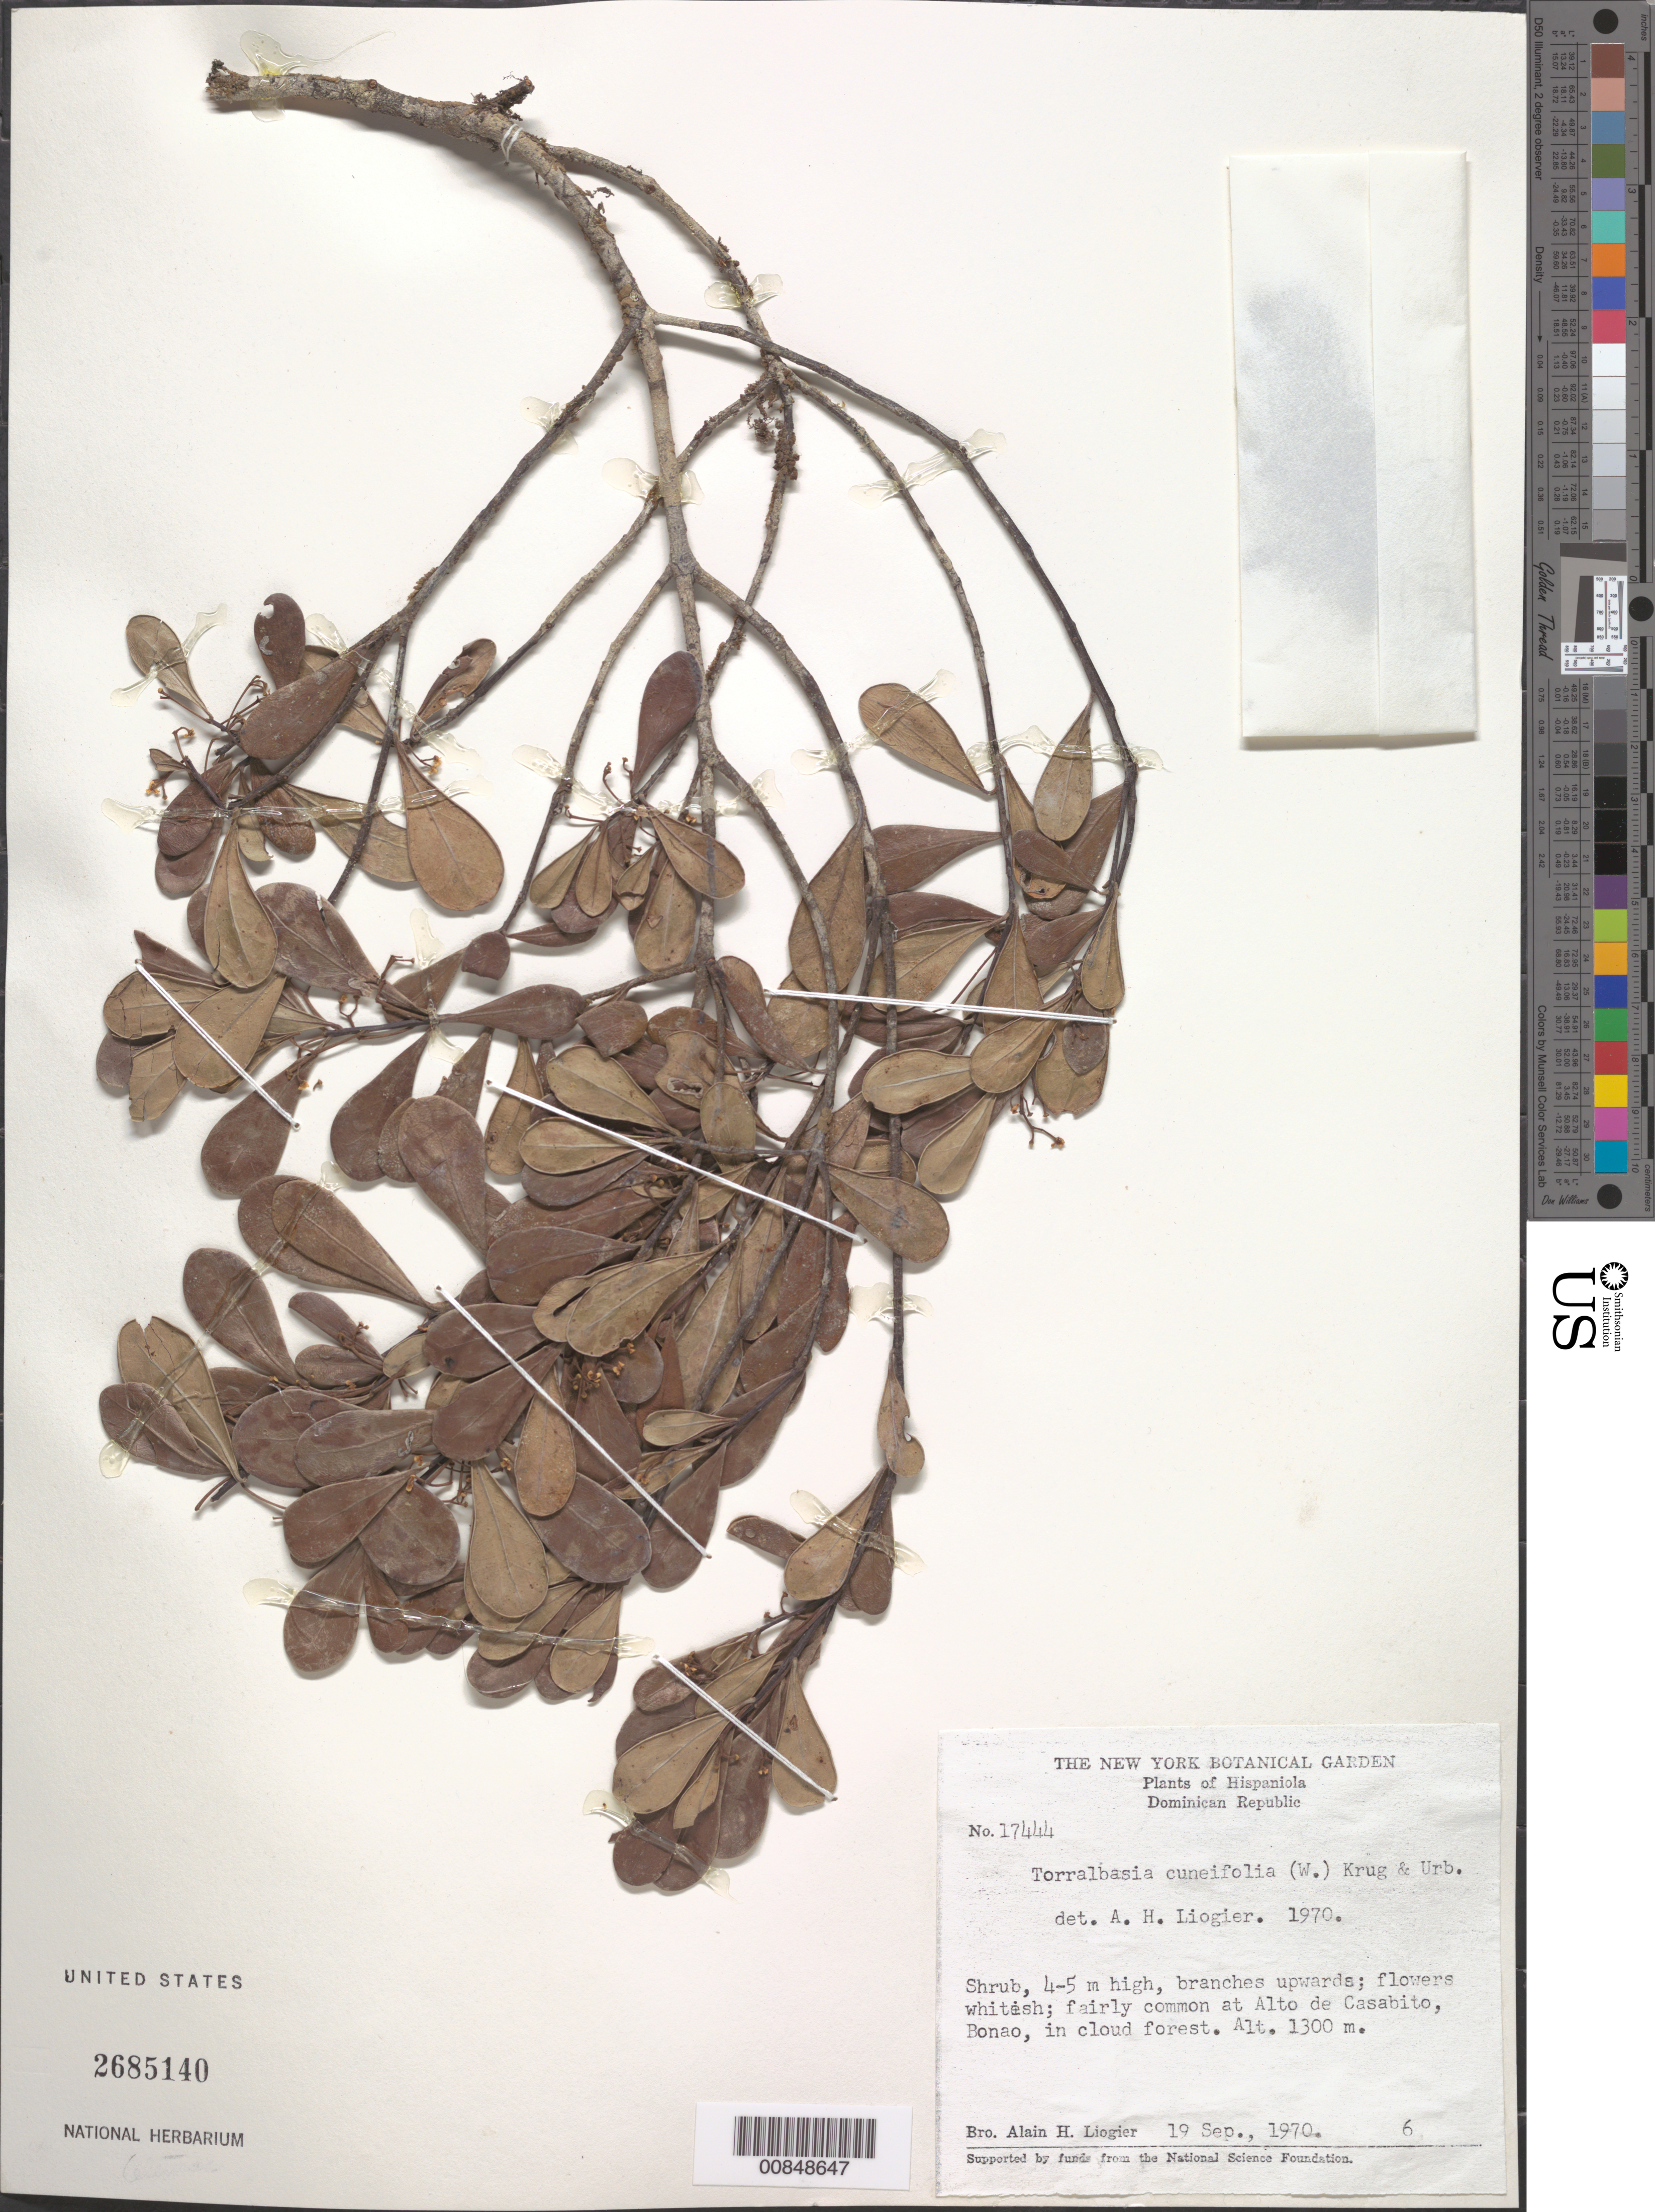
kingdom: Plantae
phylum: Tracheophyta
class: Magnoliopsida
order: Celastrales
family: Celastraceae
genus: Torralbasia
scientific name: Torralbasia cuneifolia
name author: (C. Wright ex Griseb.) Krug & Urb.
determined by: Liogier, Alain H.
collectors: A. H. Liogier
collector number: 17444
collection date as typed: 19 Sep 1970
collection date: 1970-09-19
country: Dominican Republic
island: Hispaniola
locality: Alto de Casabito, Bonao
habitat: In cloud forest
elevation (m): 1300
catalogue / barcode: US 2685140